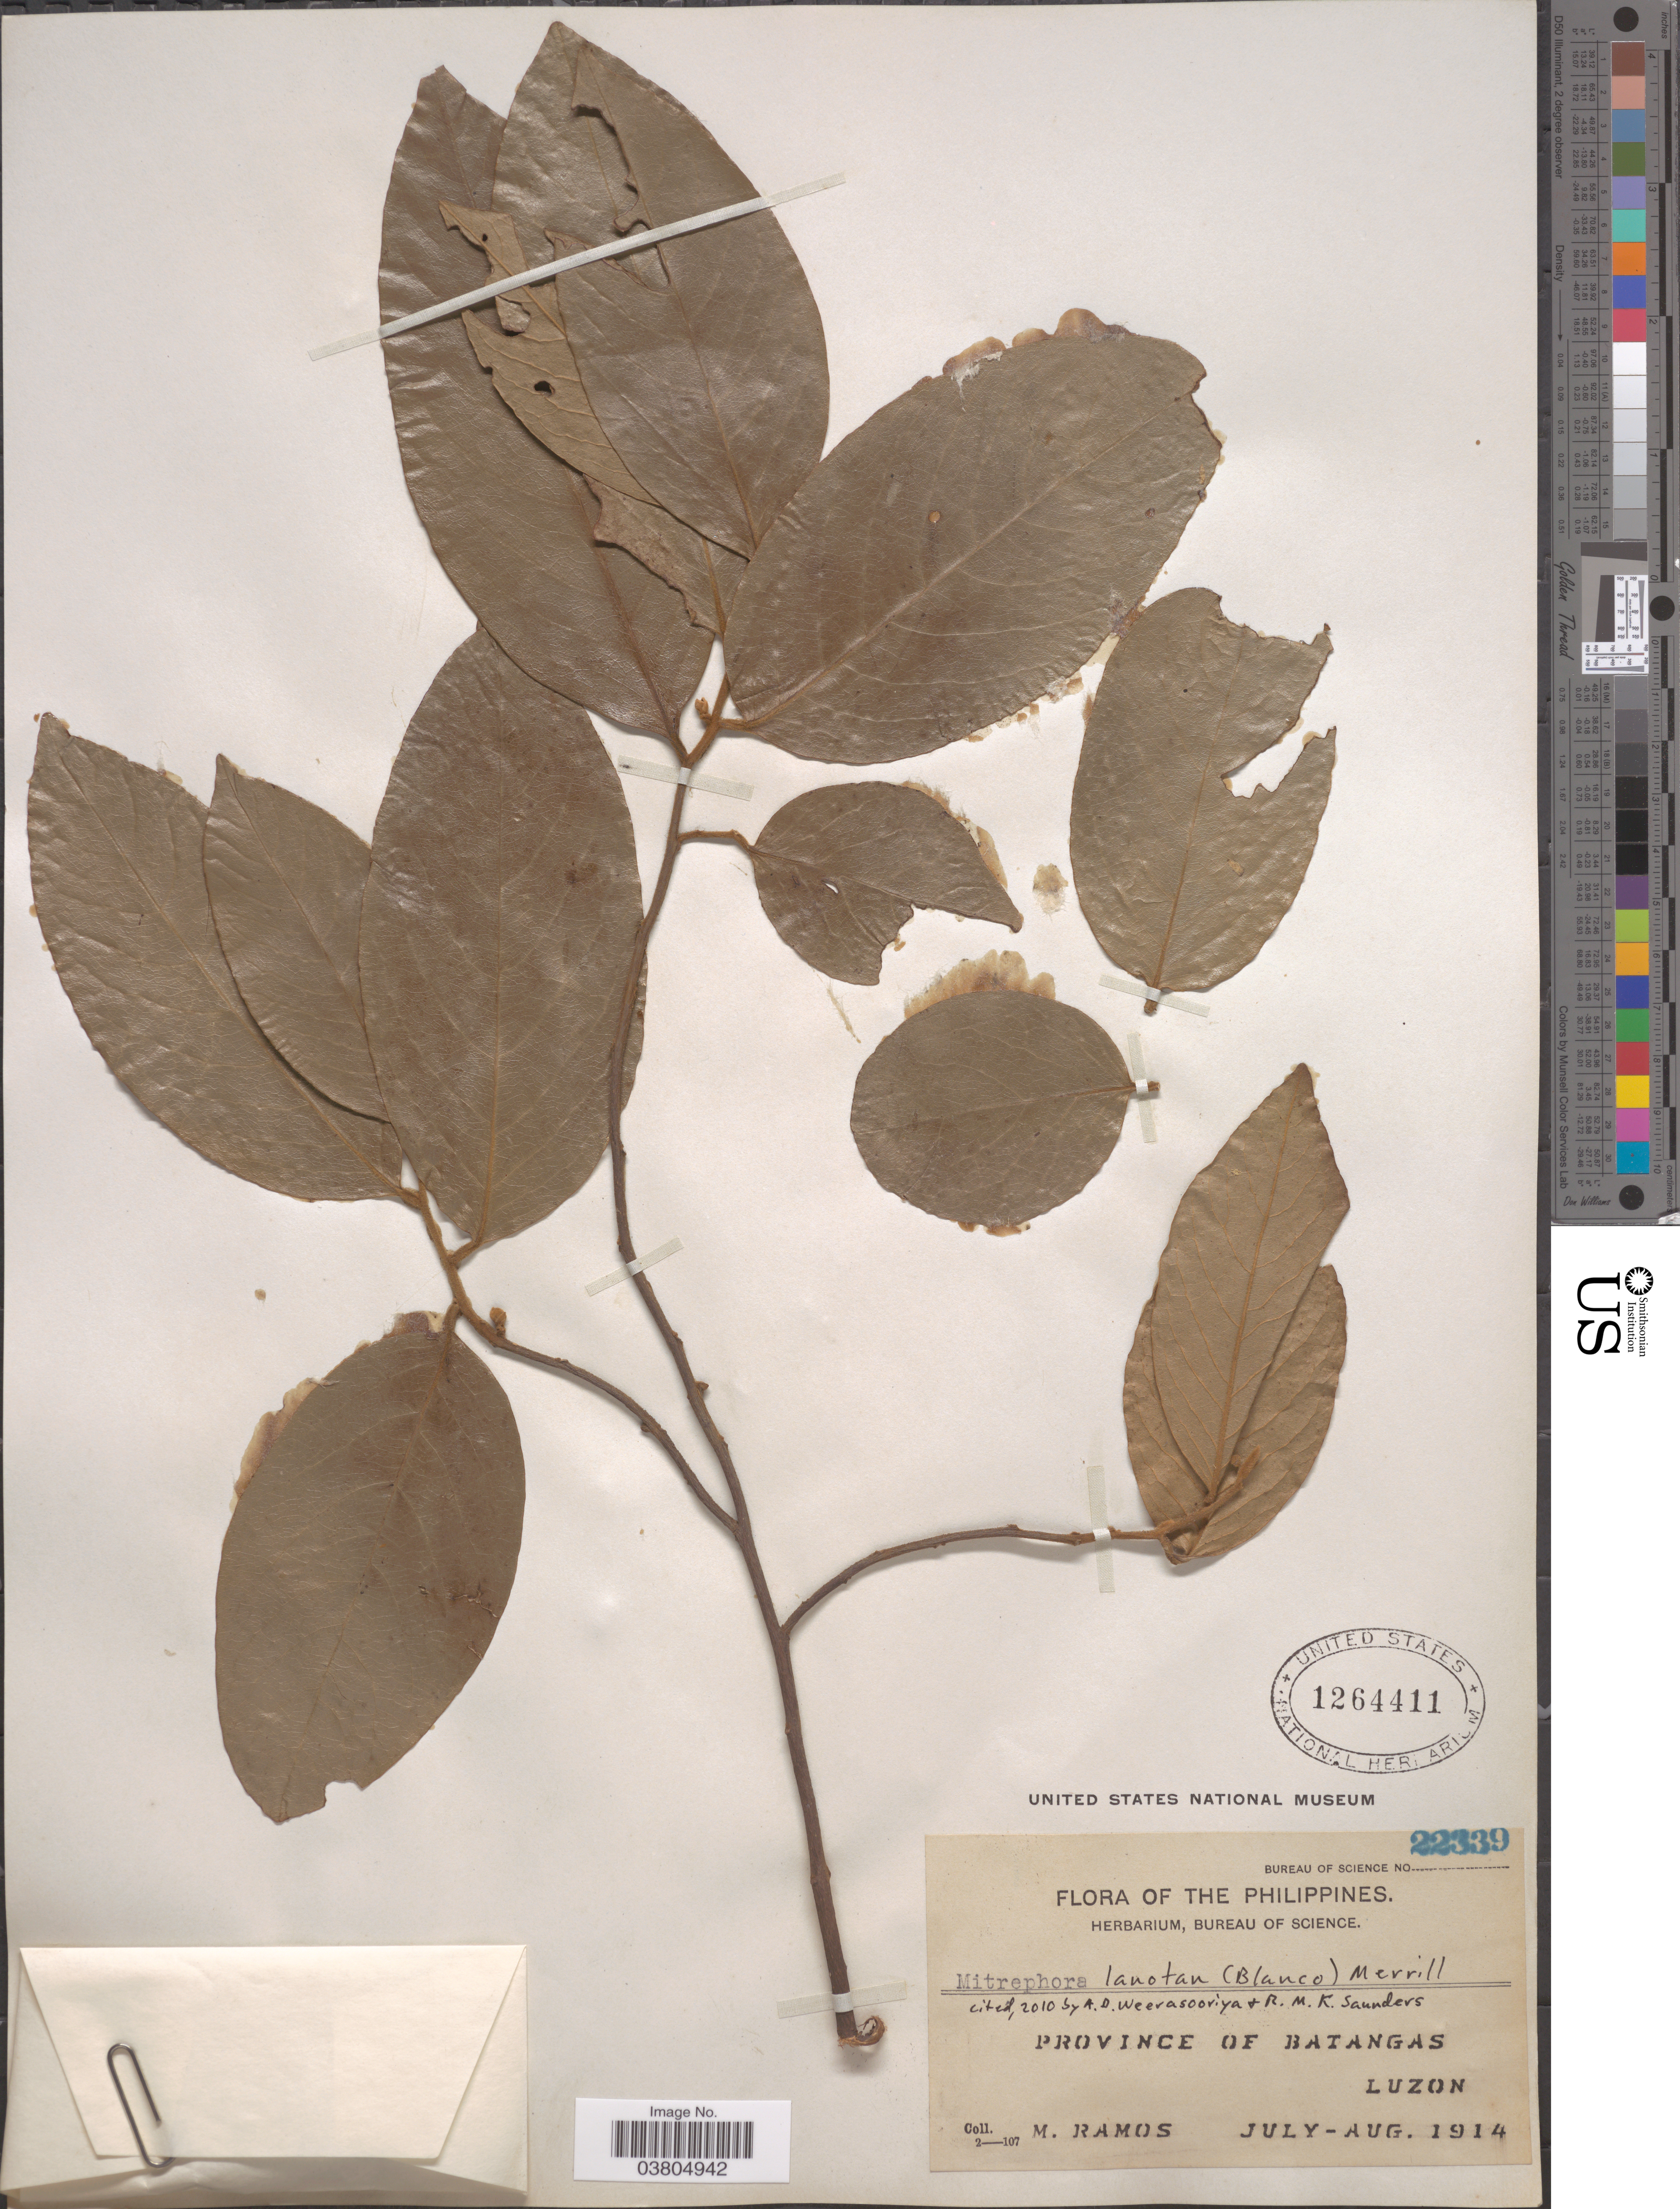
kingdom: Plantae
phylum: Tracheophyta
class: Magnoliopsida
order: Magnoliales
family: Annonaceae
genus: Mitrephora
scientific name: Mitrephora lanotan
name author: (Blanco) Merr.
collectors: M. Ramos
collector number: Bureau of Science 22339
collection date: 1914-07/1914-08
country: Philippines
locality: Province of Batangas, Luzon.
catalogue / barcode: US 1264411